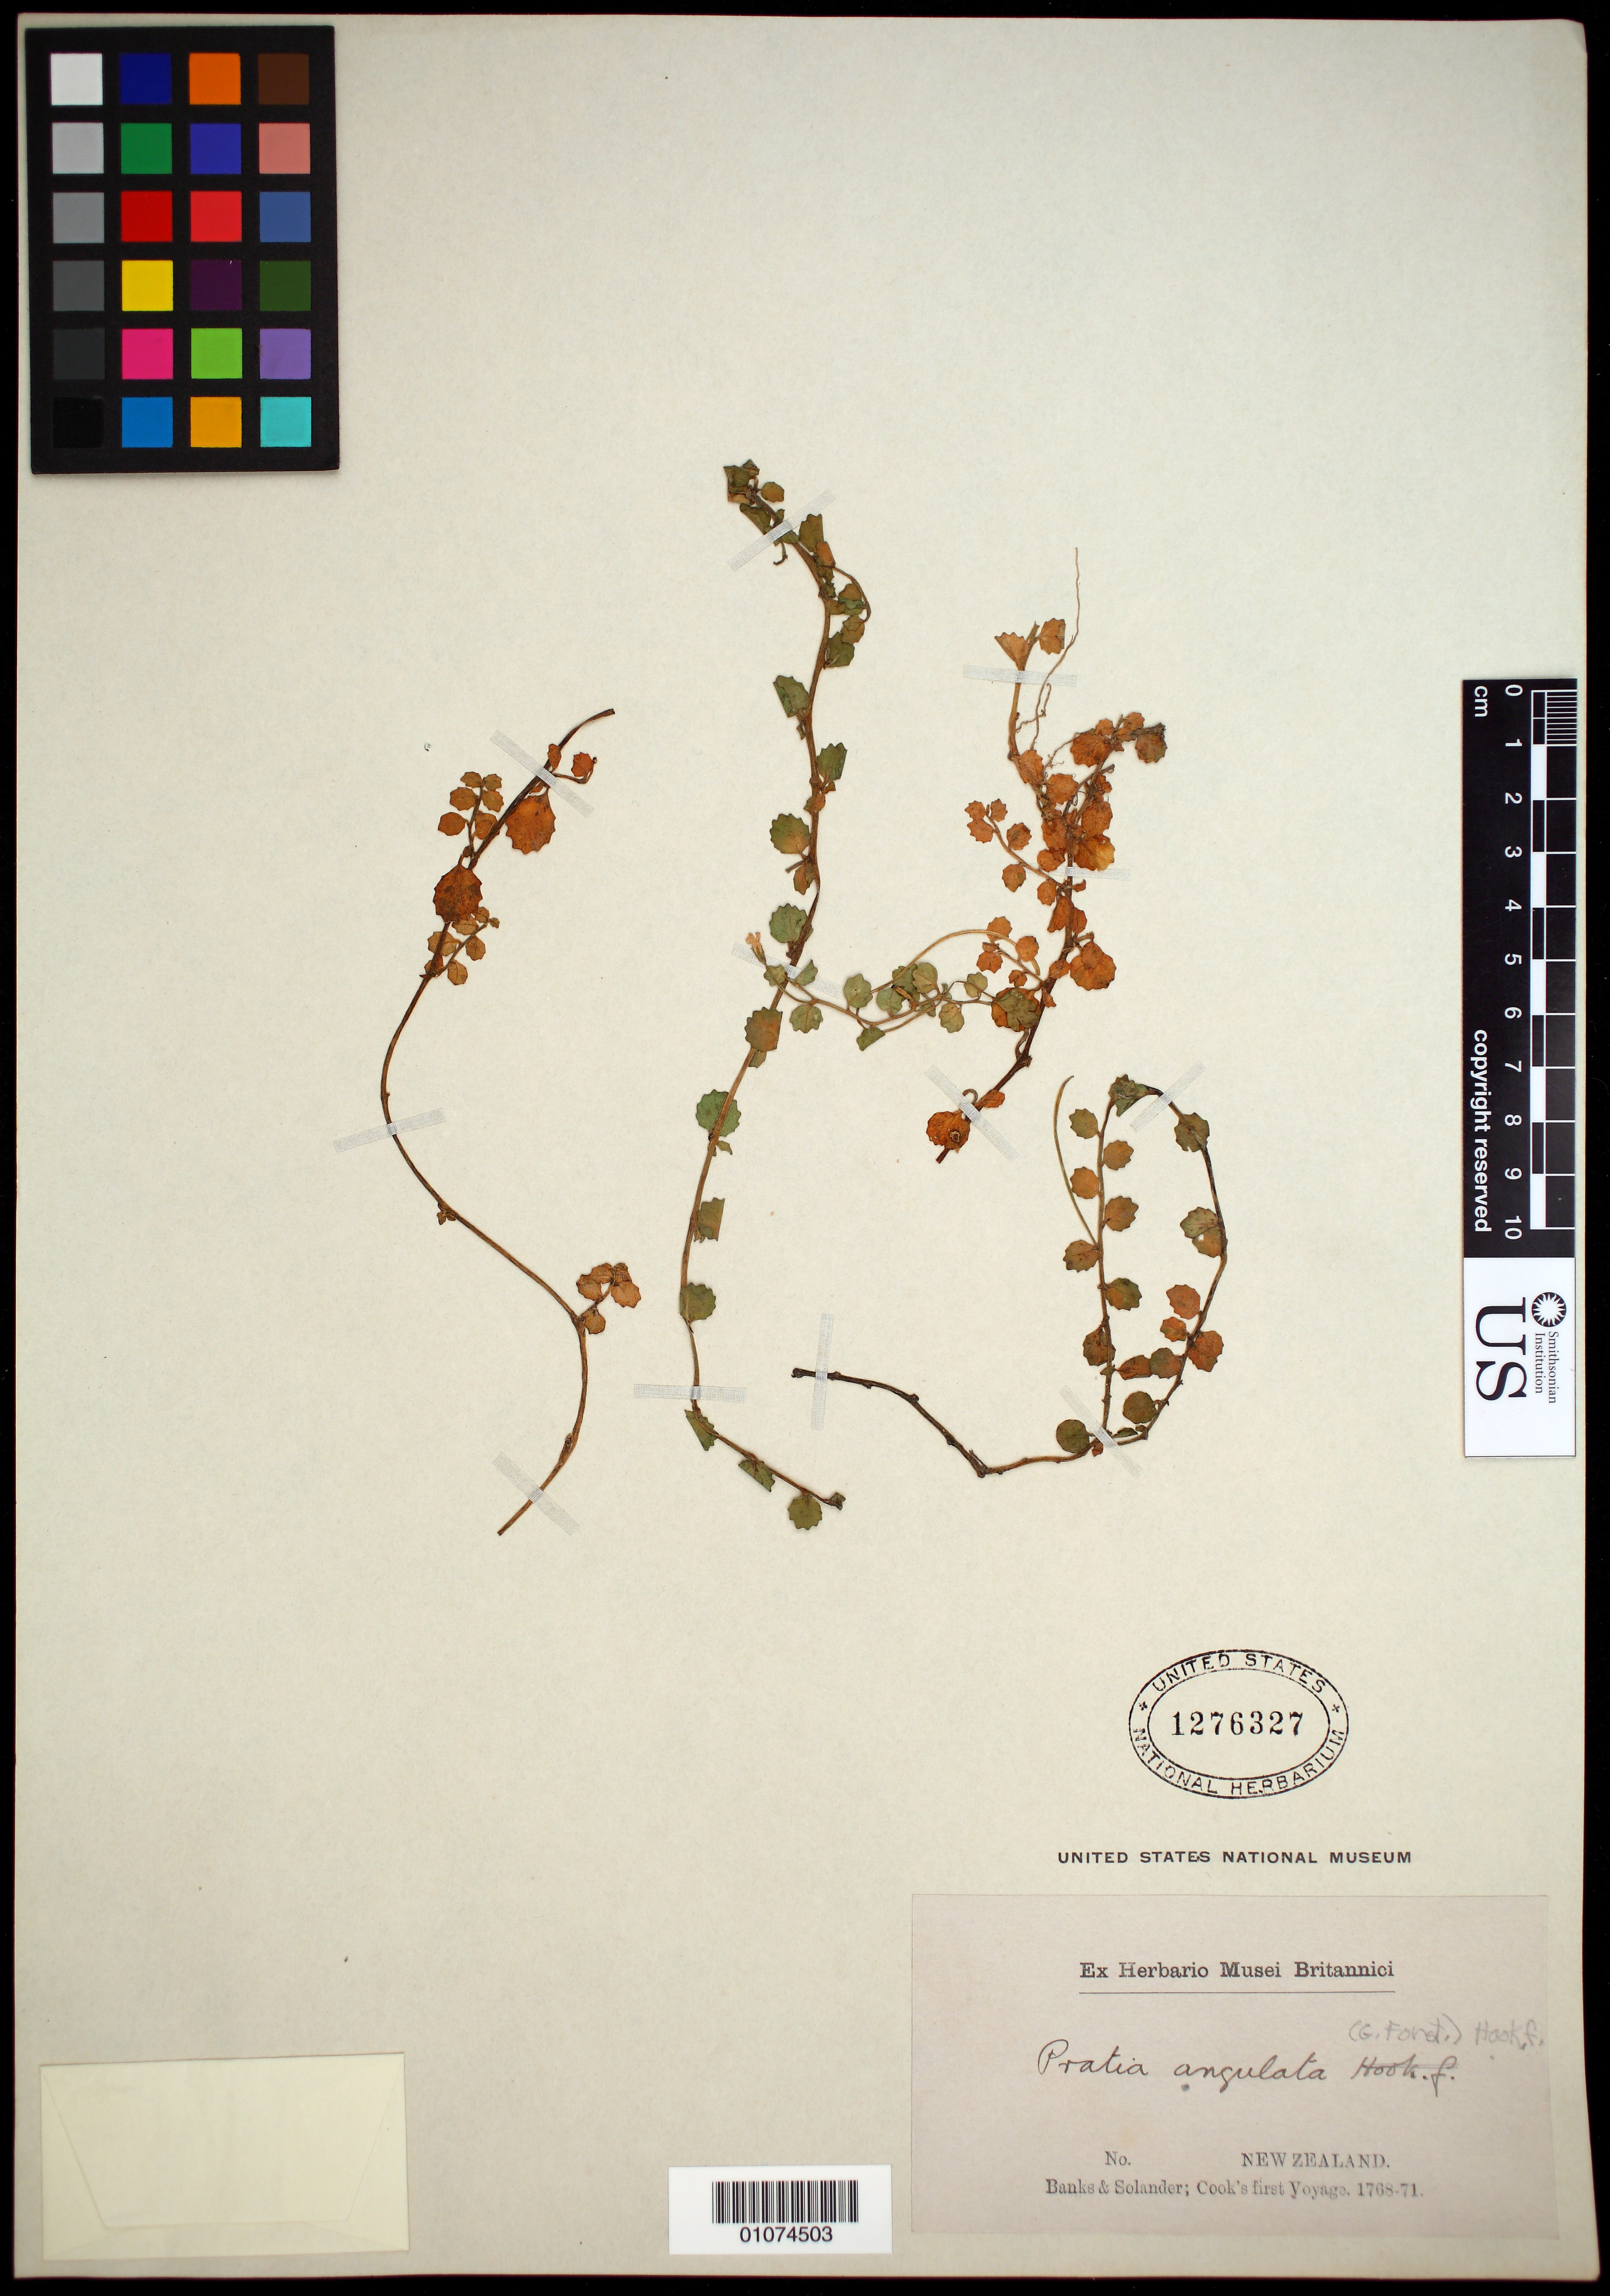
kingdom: Plantae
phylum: Tracheophyta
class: Magnoliopsida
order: Asterales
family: Campanulaceae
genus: Pratia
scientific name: Pratia angulata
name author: (G. Forst.) Hook. f.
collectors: J. Banks & D. C. Solander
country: New Zealand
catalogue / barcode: US 1276327